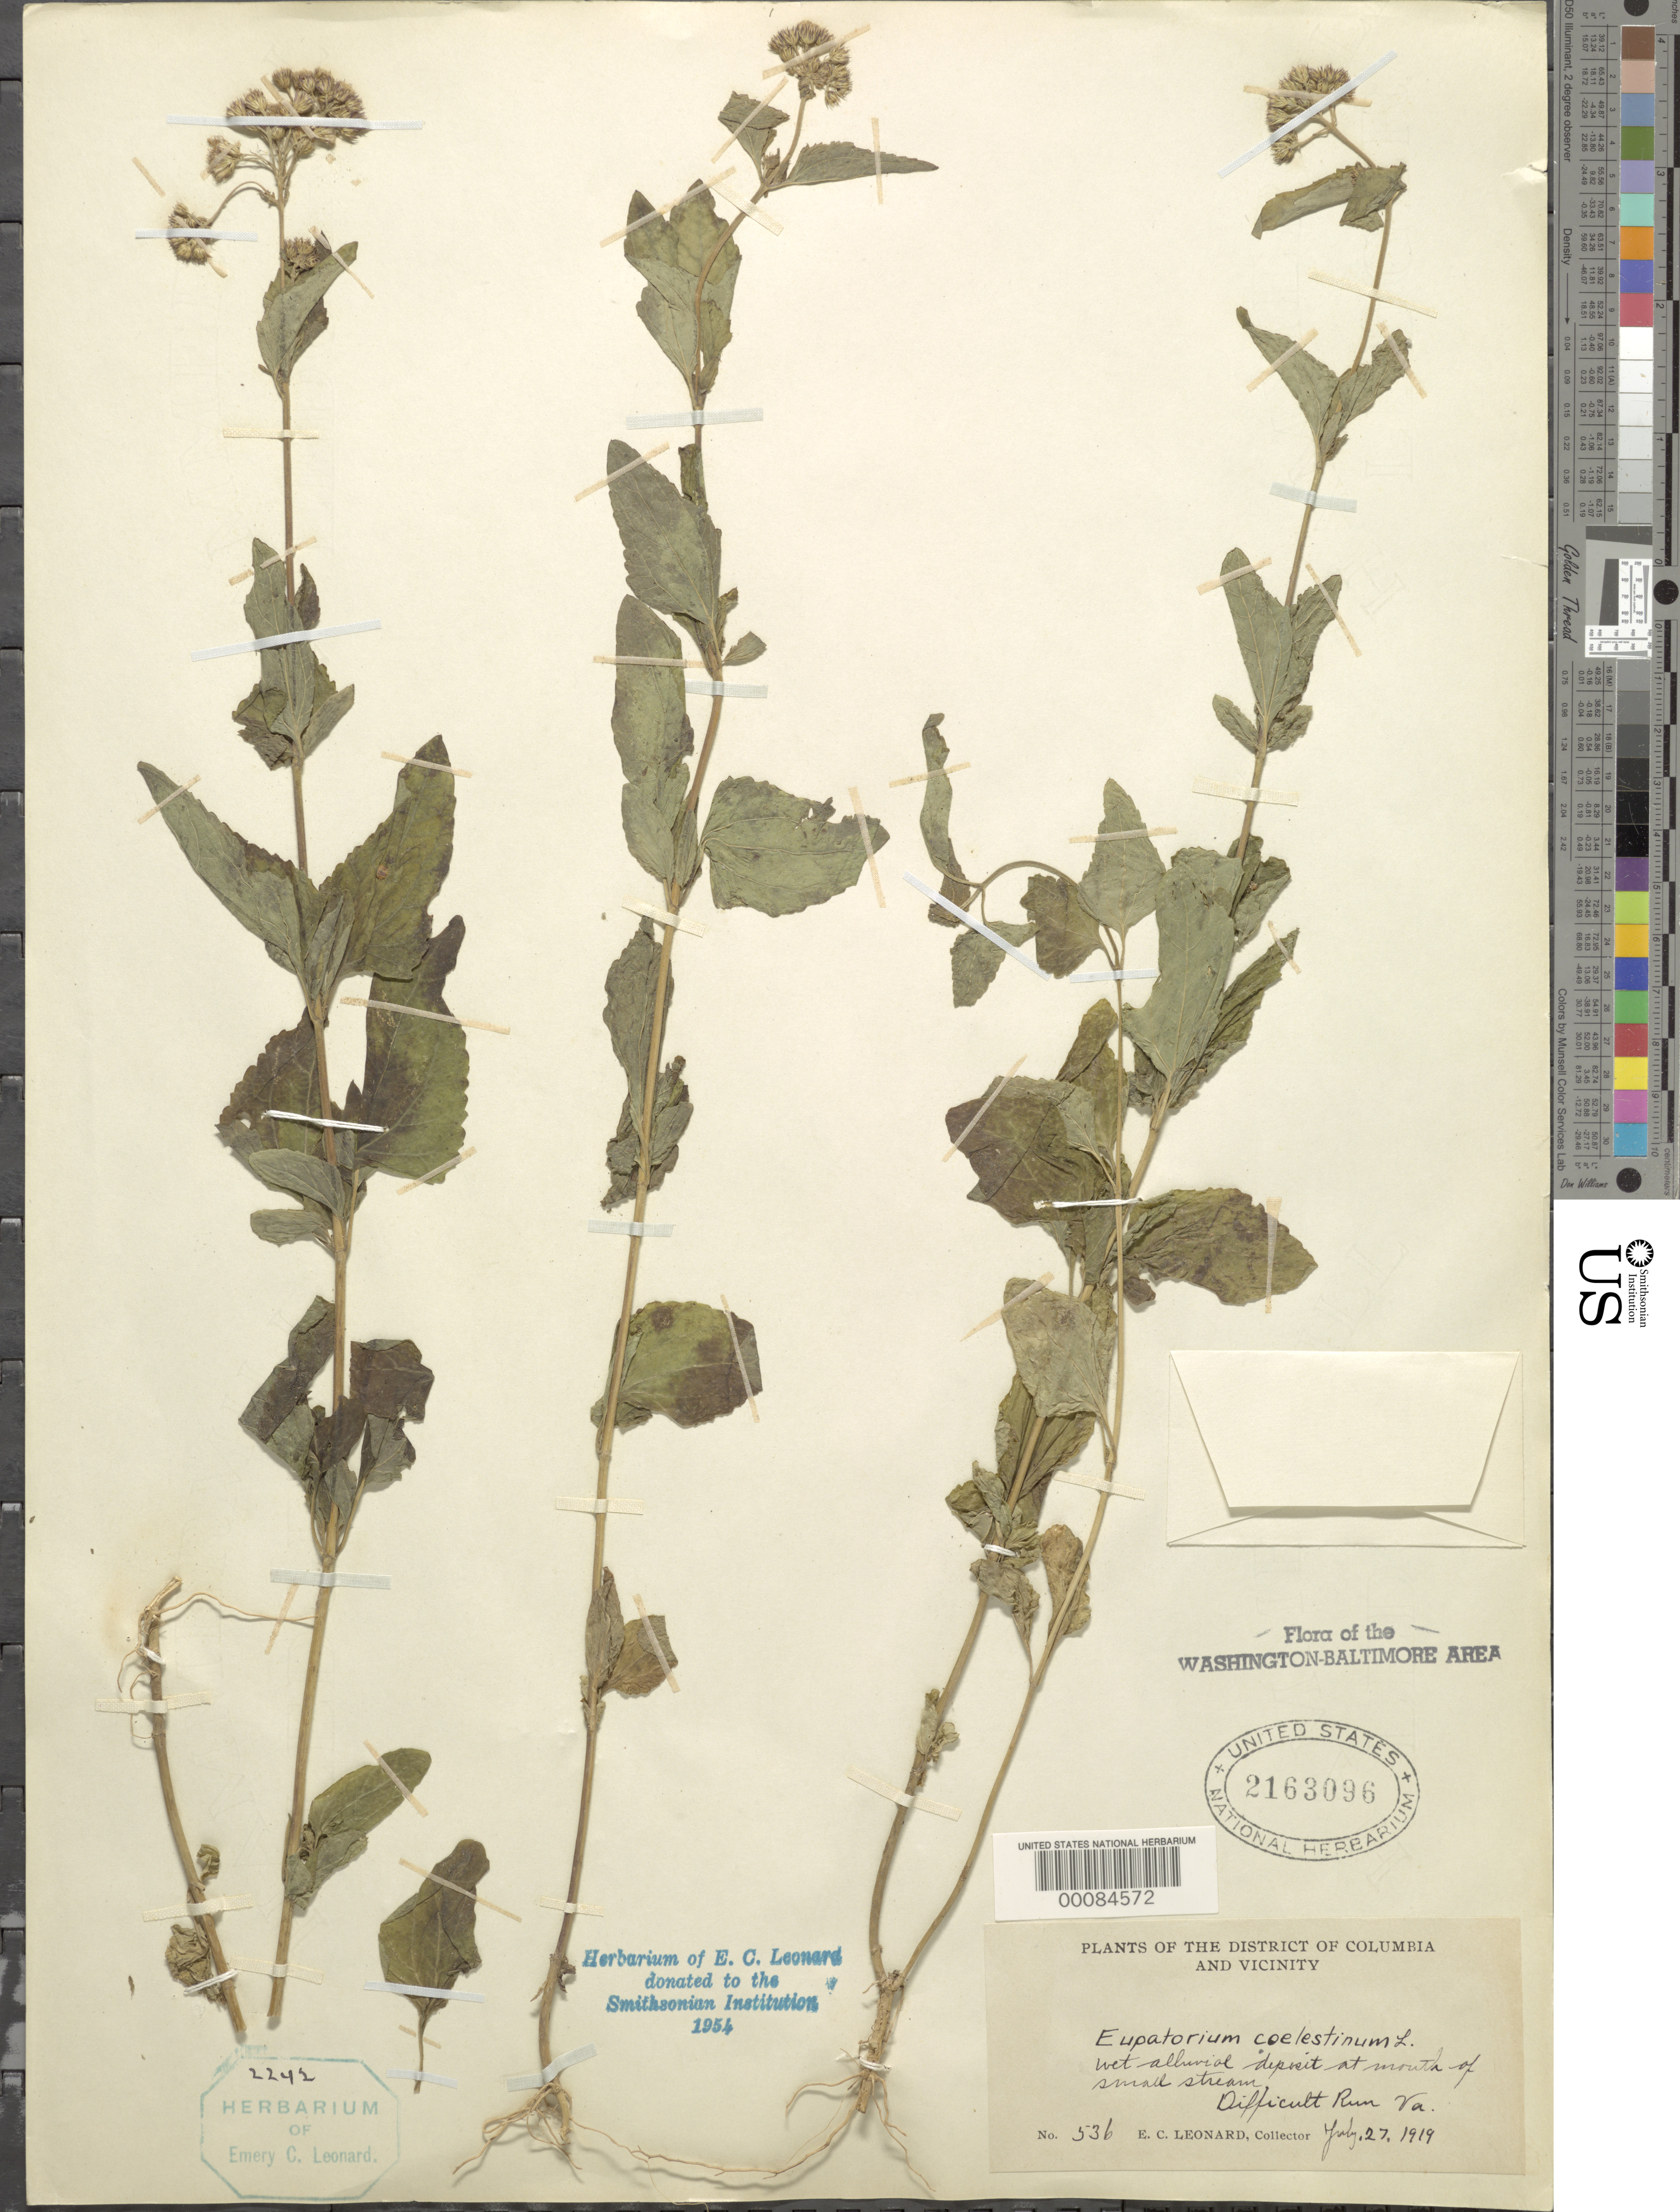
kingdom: Plantae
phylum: Tracheophyta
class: Magnoliopsida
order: Asterales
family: Asteraceae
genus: Conoclinium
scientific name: Conoclinium coelestinum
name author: (L.) DC.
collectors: E. C. Leonard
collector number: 536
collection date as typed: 27 Jul 1919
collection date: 1919-07-27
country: United States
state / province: Virginia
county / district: Fairfax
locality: Difficult Run C. & O. Canal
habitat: Alluvial mouth of stream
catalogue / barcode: US 2163096